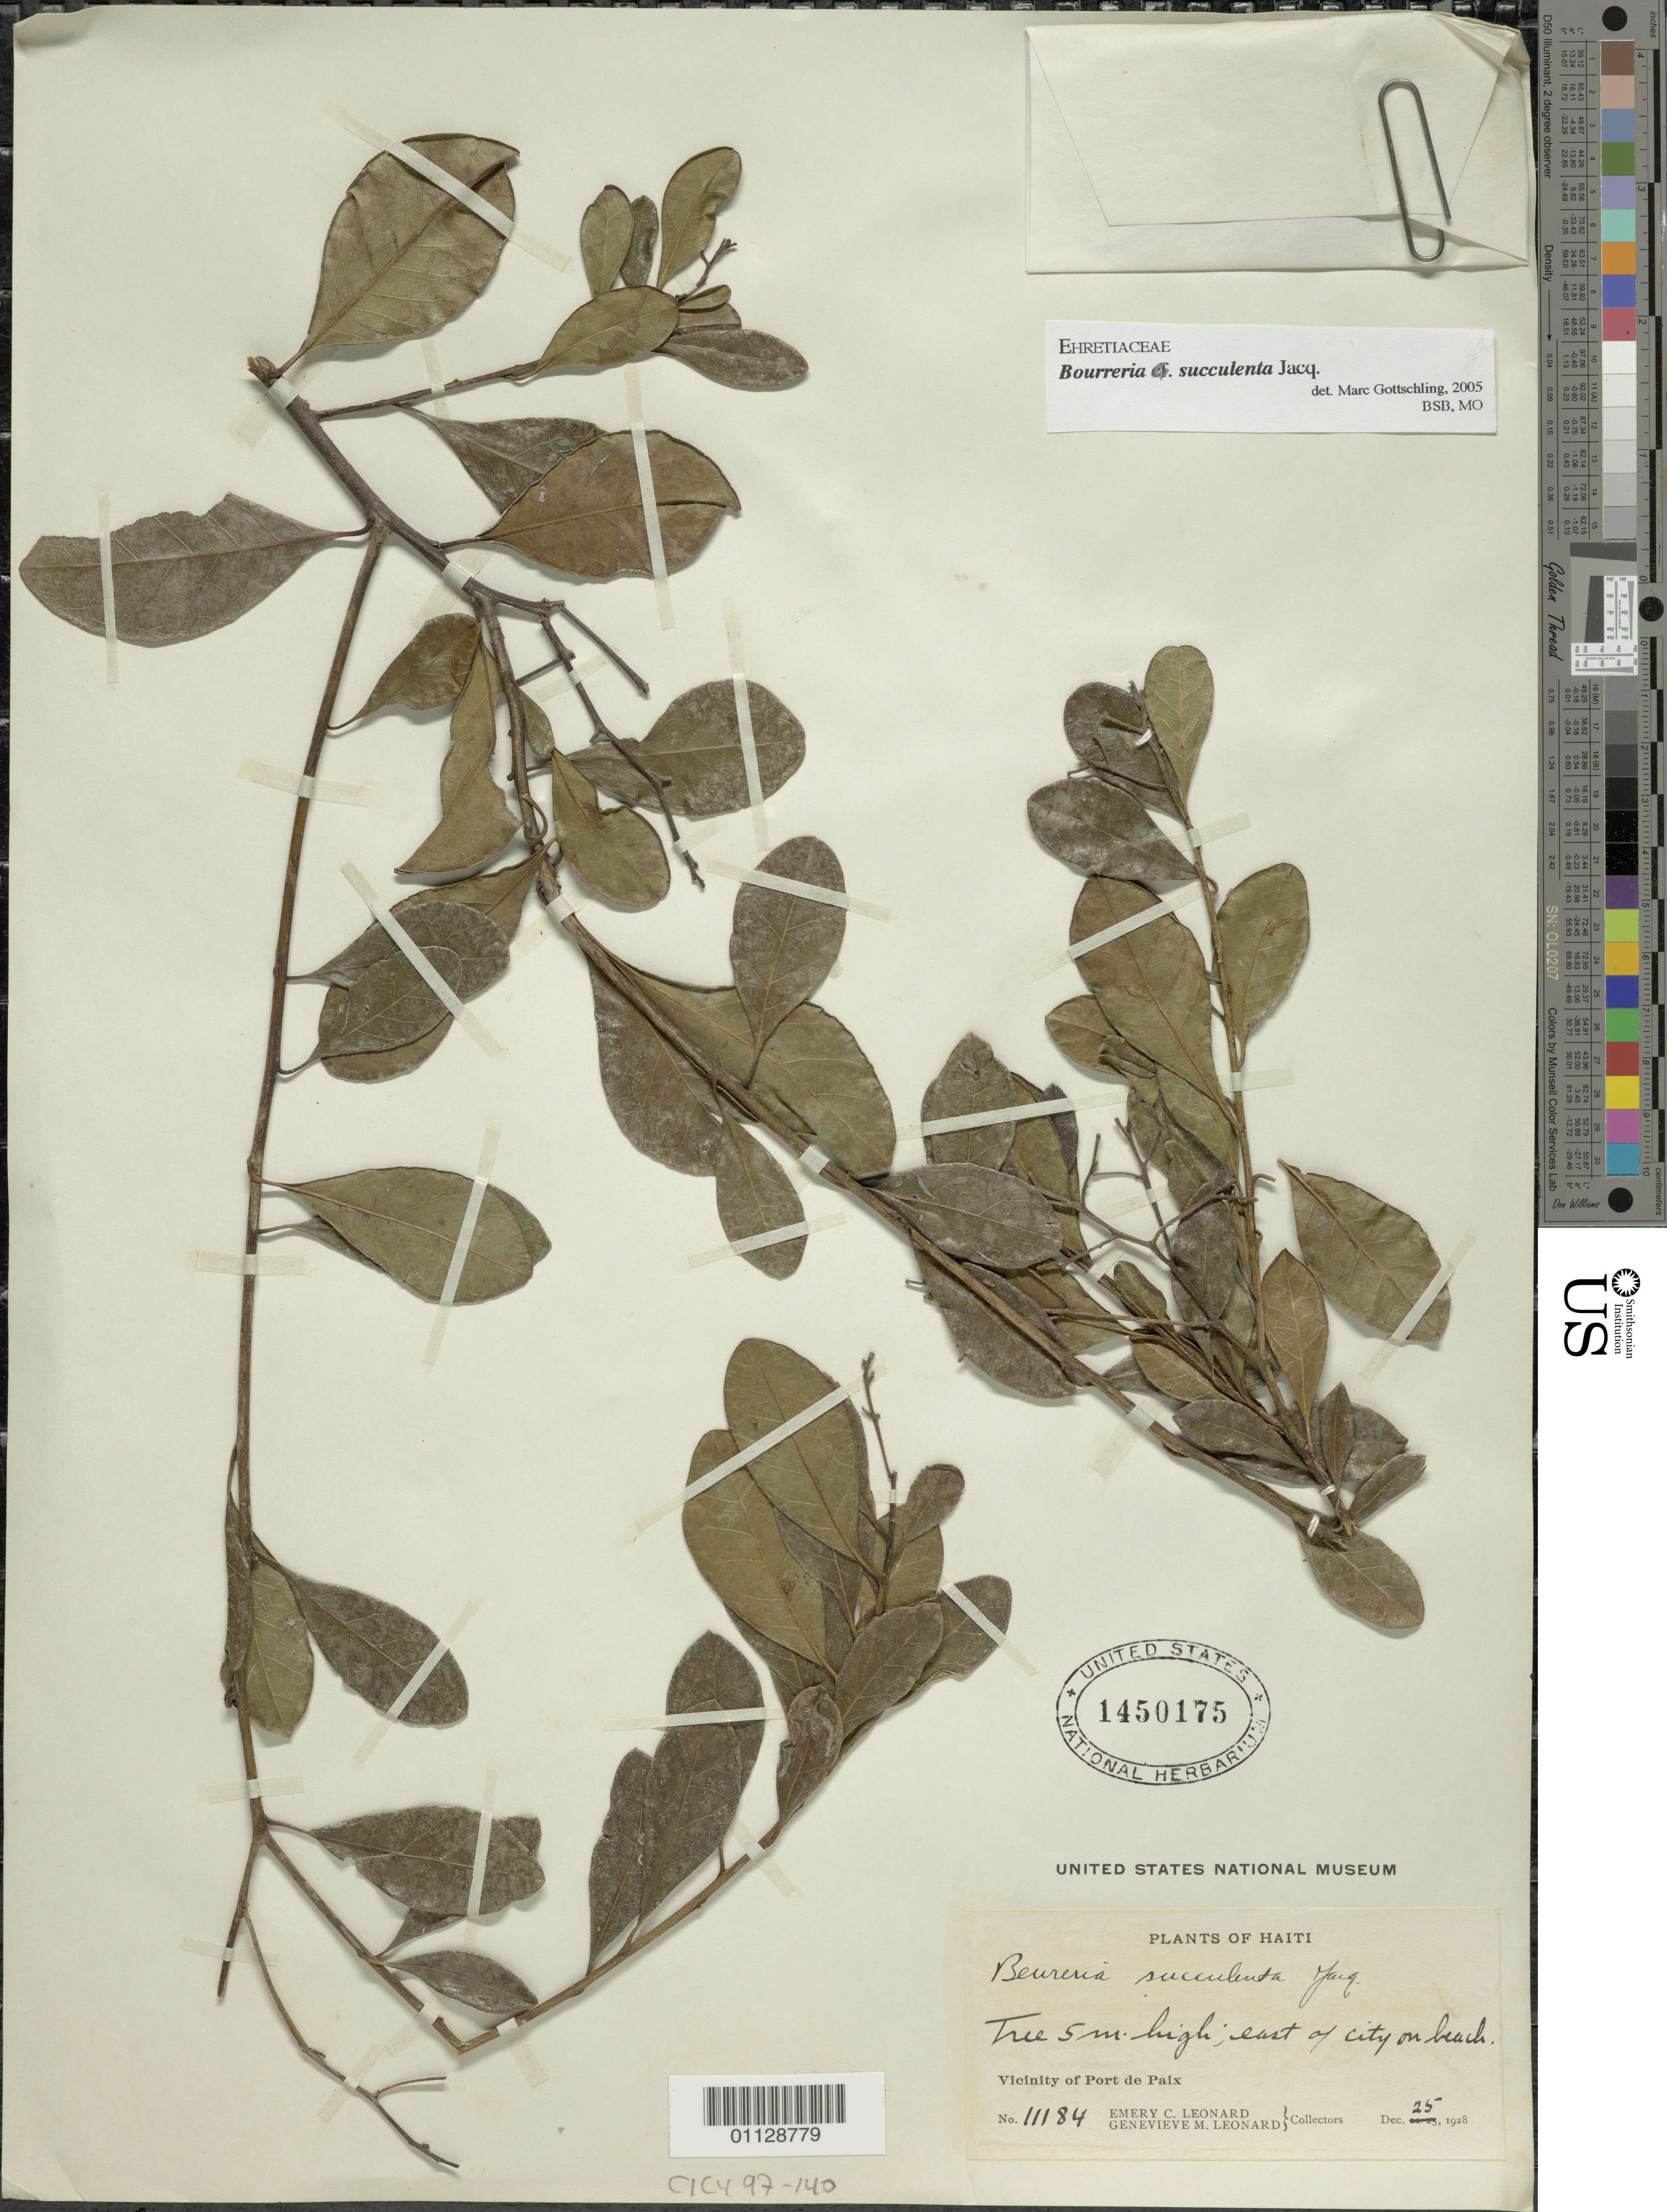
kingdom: Plantae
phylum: Tracheophyta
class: Magnoliopsida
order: Boraginales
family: Ehretiaceae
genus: Bourreria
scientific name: Bourreria succulenta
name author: Jacq.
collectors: E. C. Leonard & G. M. Leonard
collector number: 11184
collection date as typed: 25 Dec 1928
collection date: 1928-12-25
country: Haiti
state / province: Nord-Óuest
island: Hispaniola I.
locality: East of city on beach, Port de Paix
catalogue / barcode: US 1450175